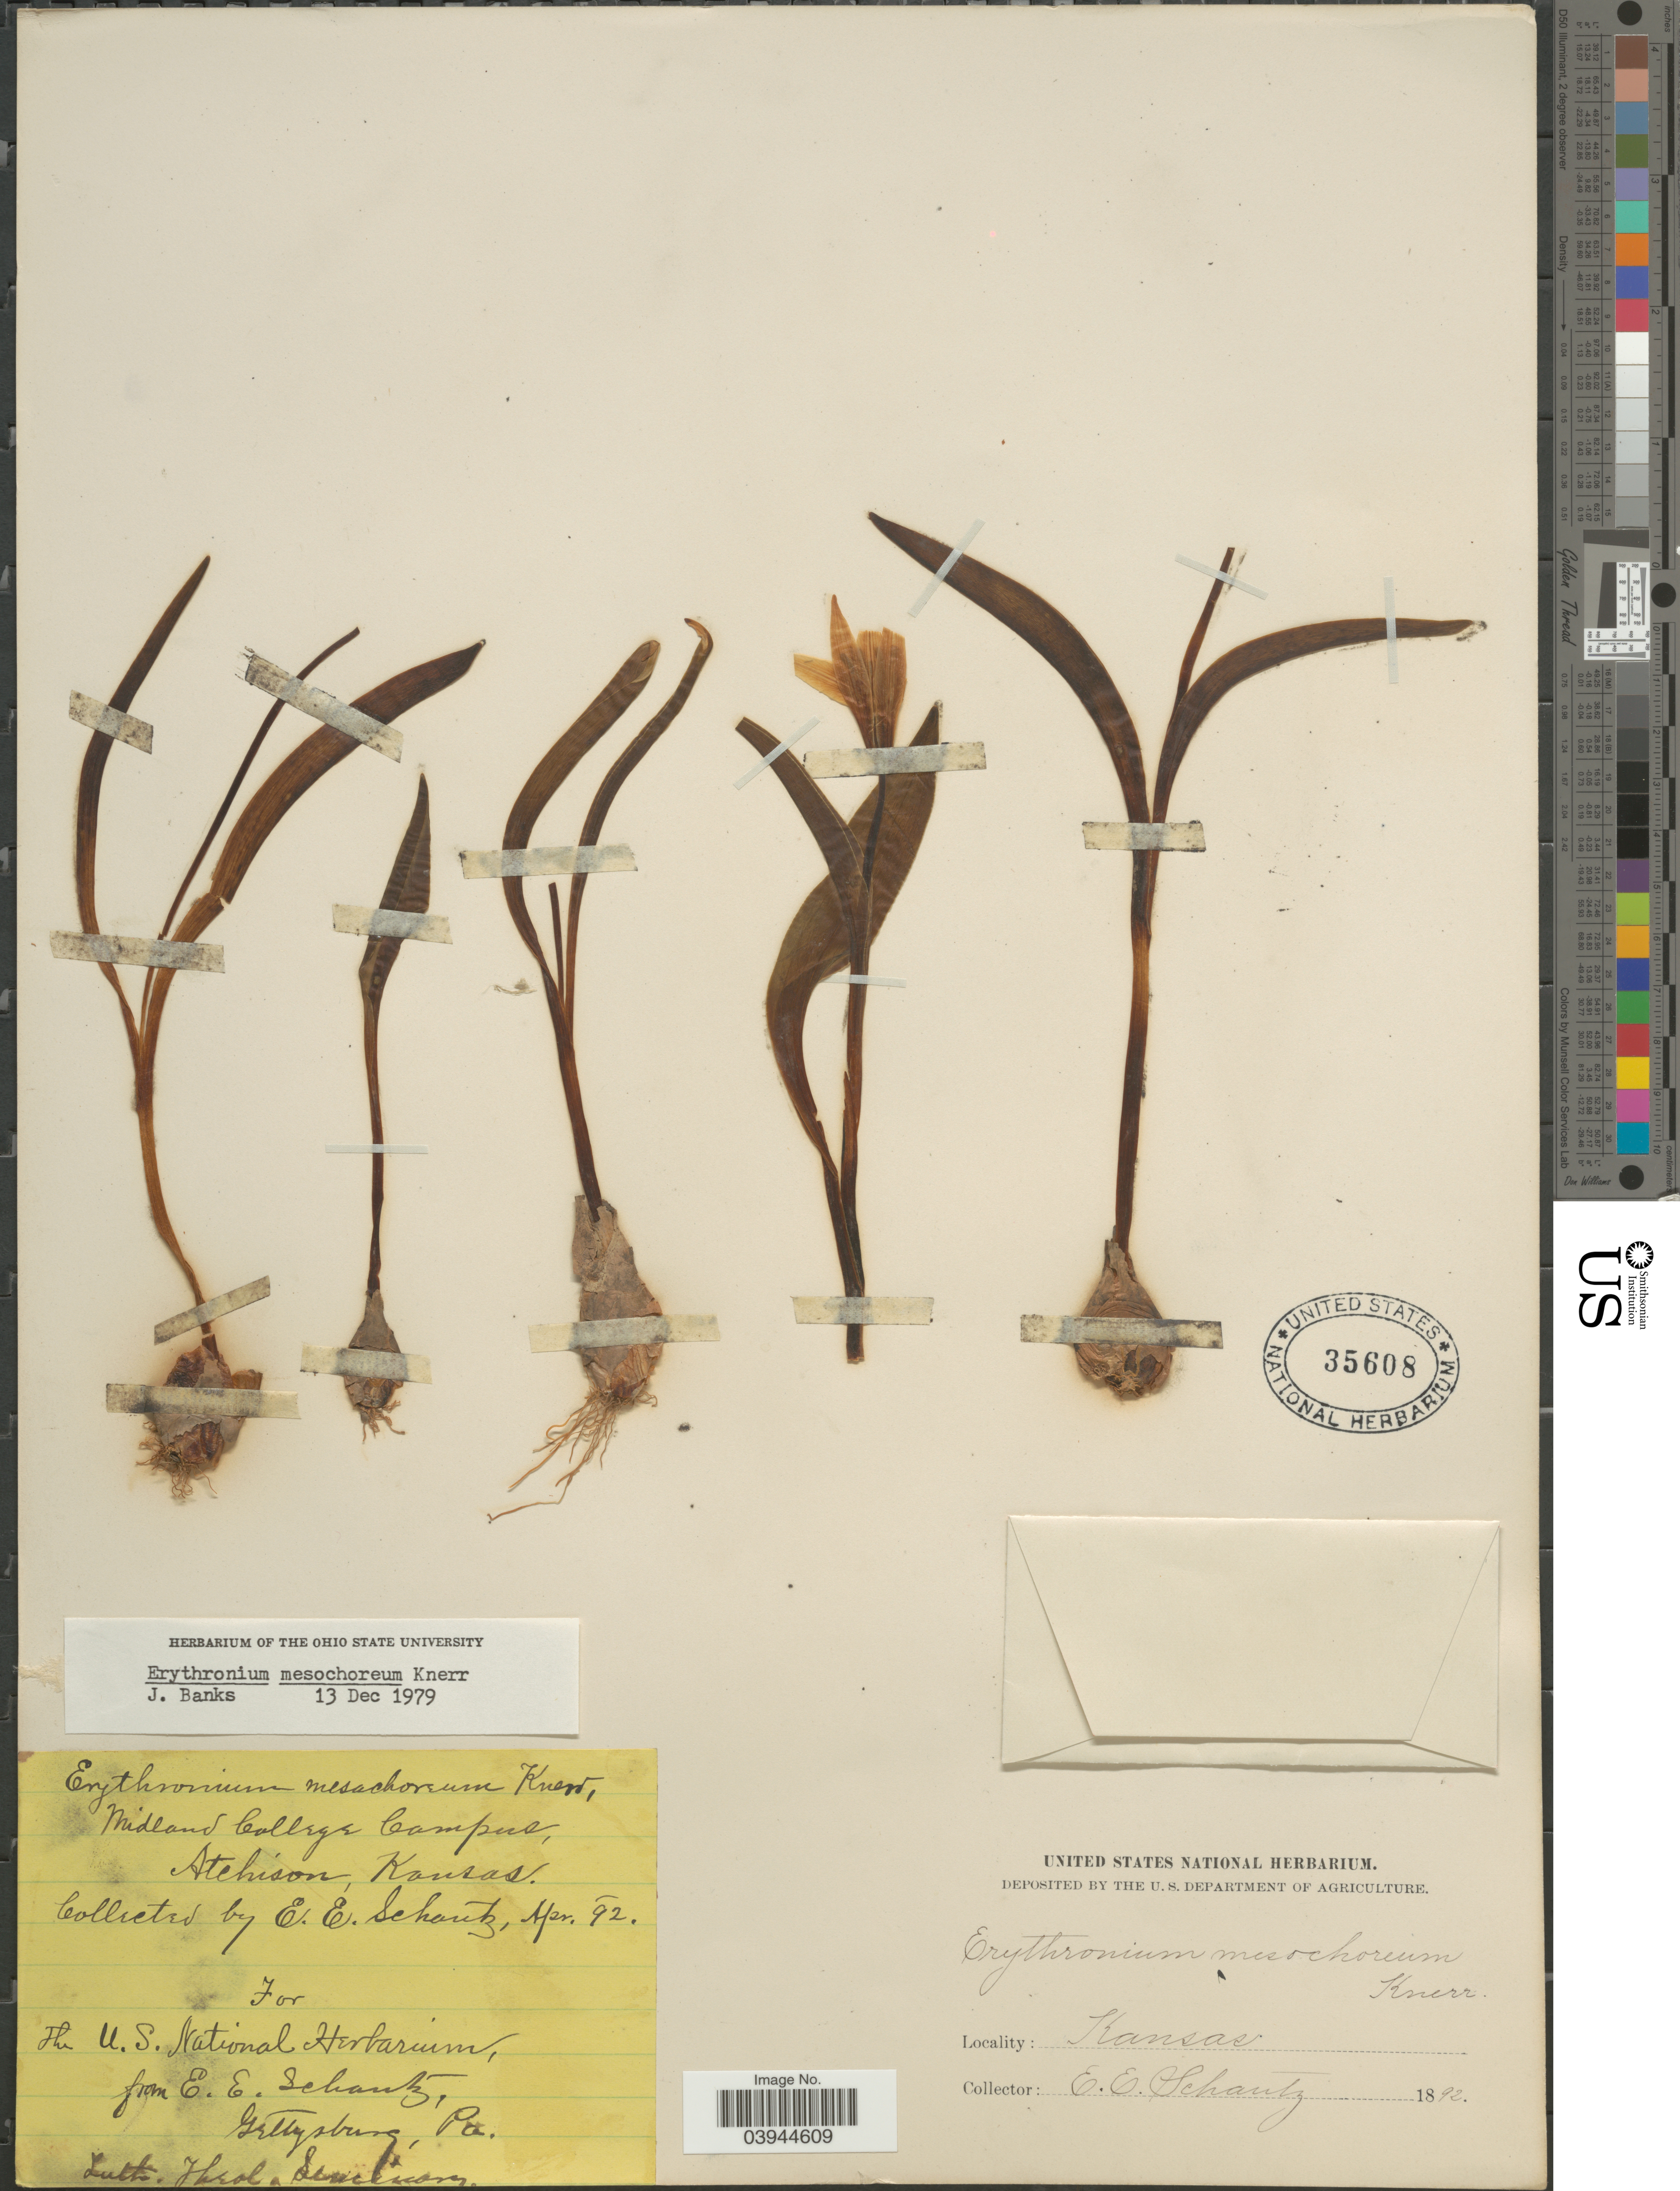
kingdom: Plantae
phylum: Tracheophyta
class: Liliopsida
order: Liliales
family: Liliaceae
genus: Erythronium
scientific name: Erythronium mesochoreum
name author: Knerr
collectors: E. Schatz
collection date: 1892-04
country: United States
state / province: Kansas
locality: Midland College Campus, Atchison.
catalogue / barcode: US 35608